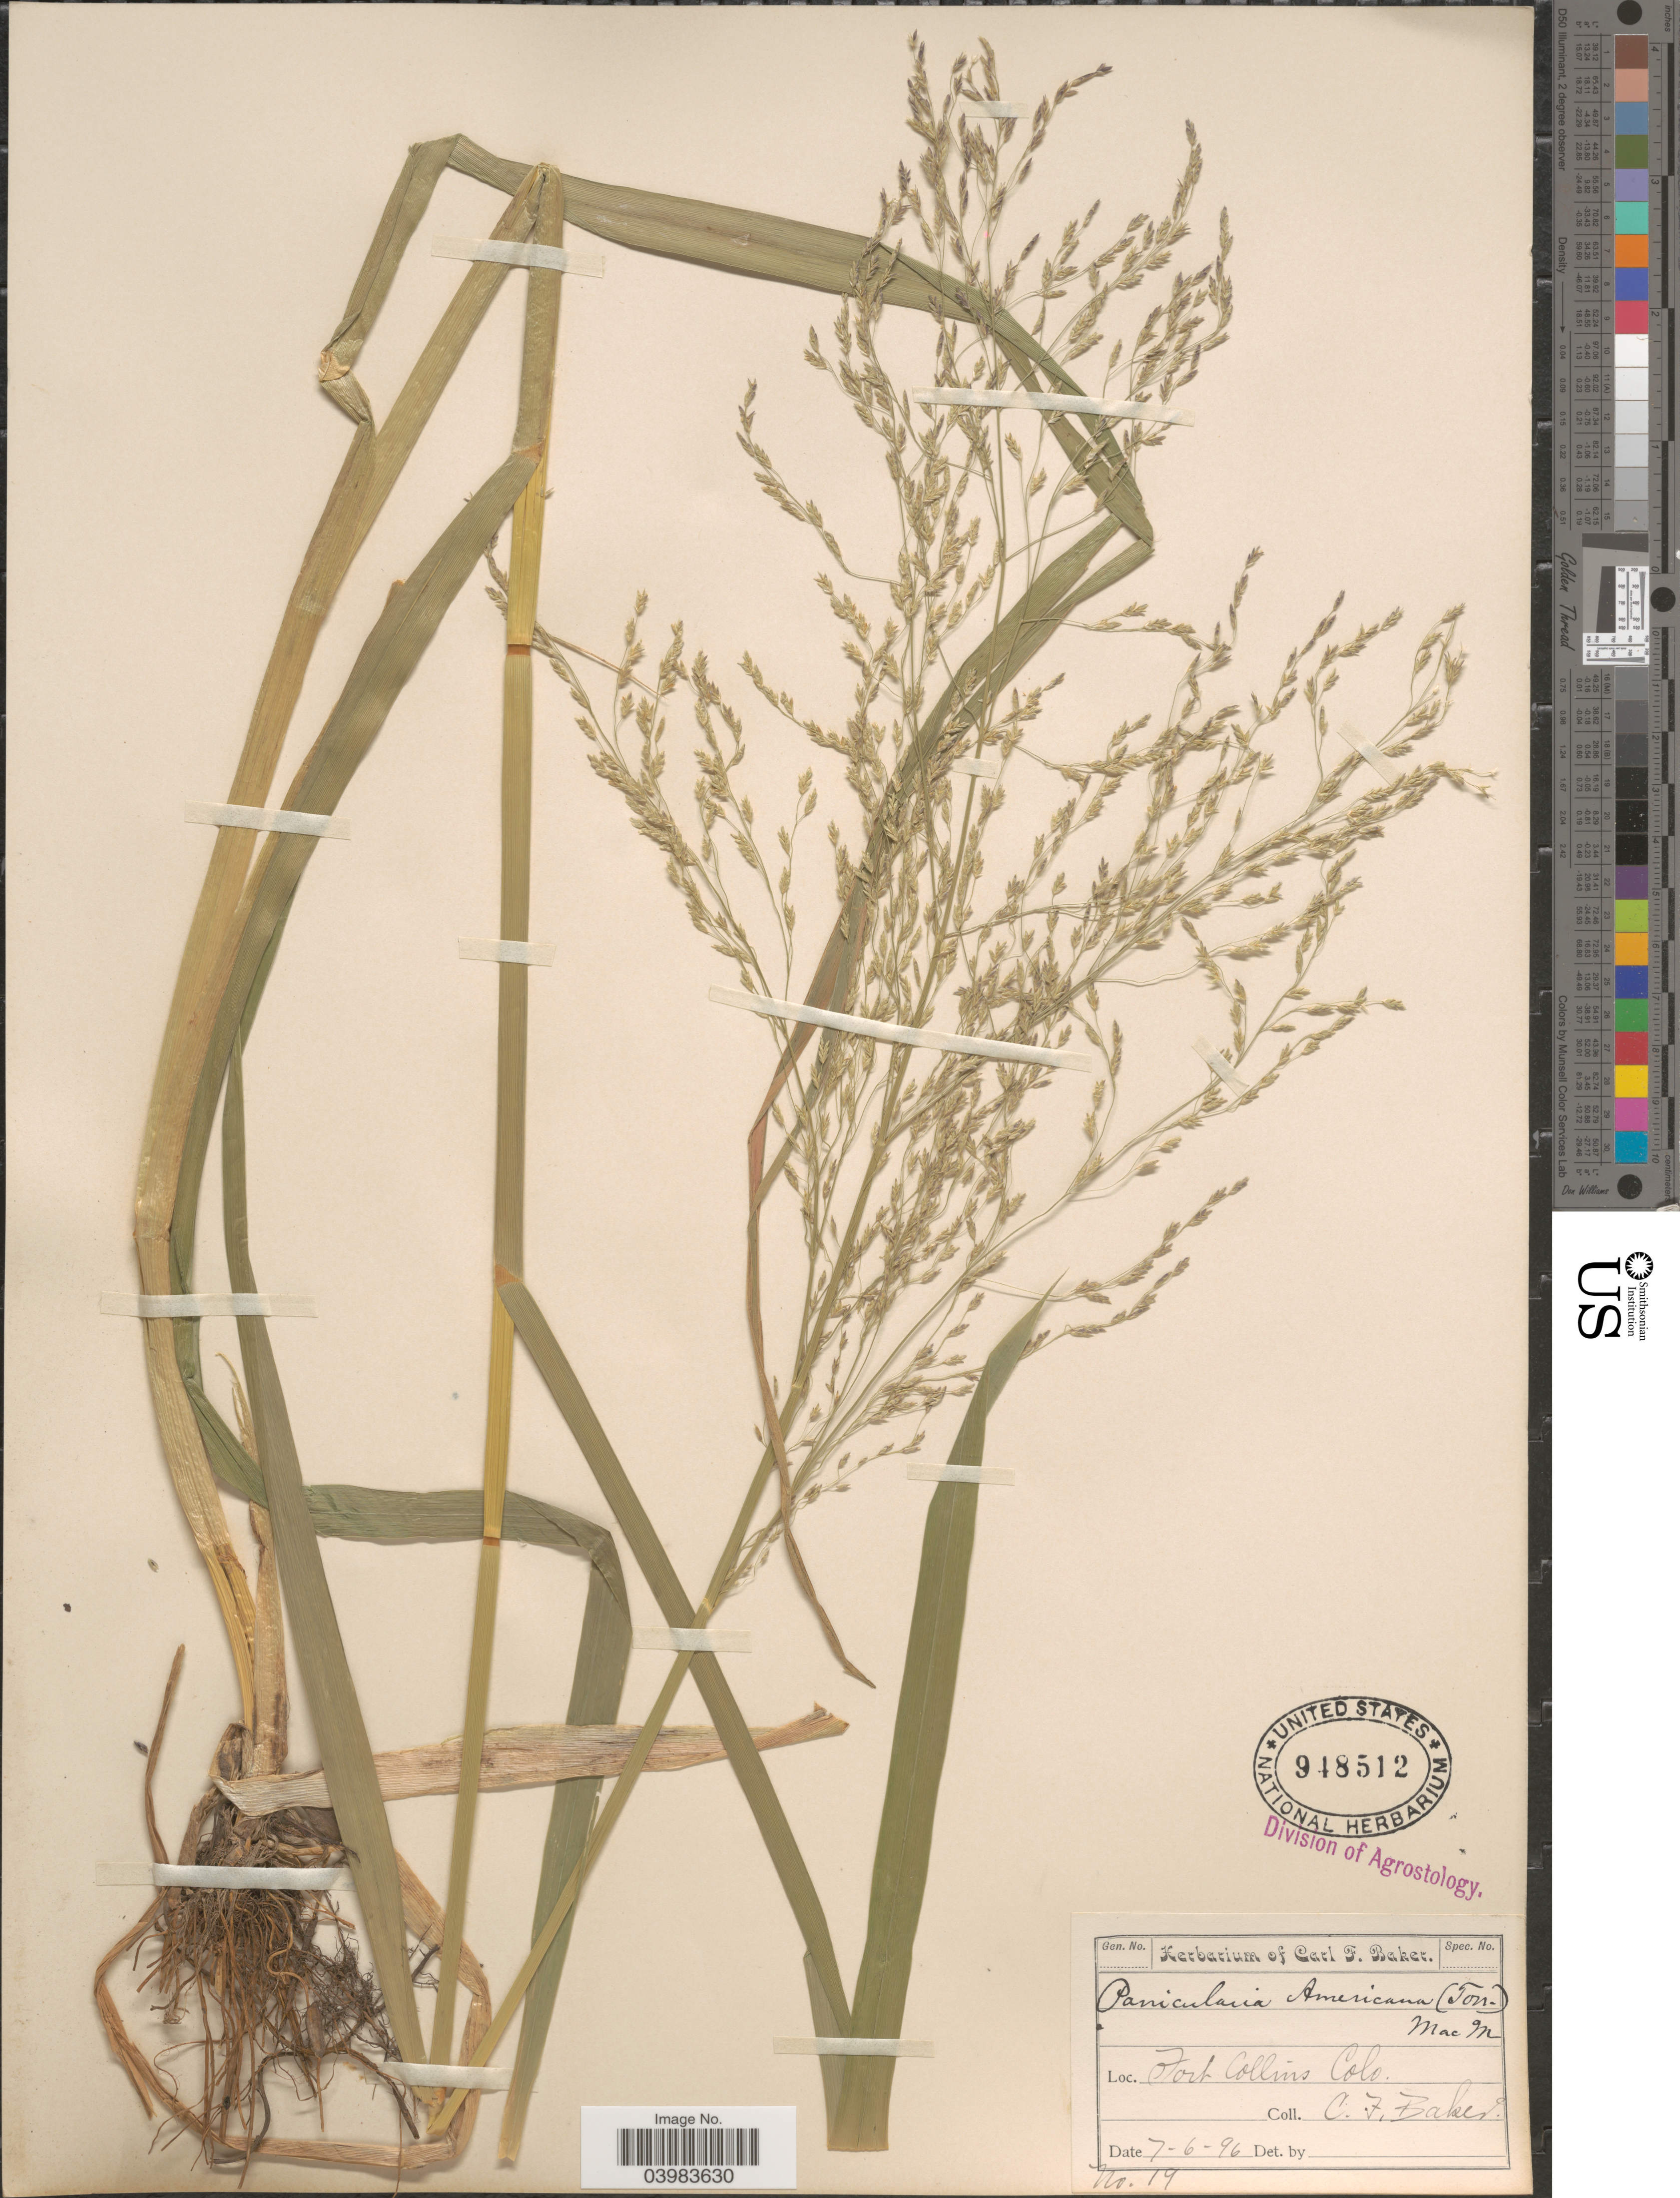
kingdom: Plantae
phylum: Tracheophyta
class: Liliopsida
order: Poales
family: Poaceae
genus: Glyceria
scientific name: Glyceria grandis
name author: S. Watson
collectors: C. F. Baker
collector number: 19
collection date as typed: Transcribed d/m/y: 6/7/96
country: United States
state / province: Colorado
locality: Fort Collins.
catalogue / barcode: US 948512